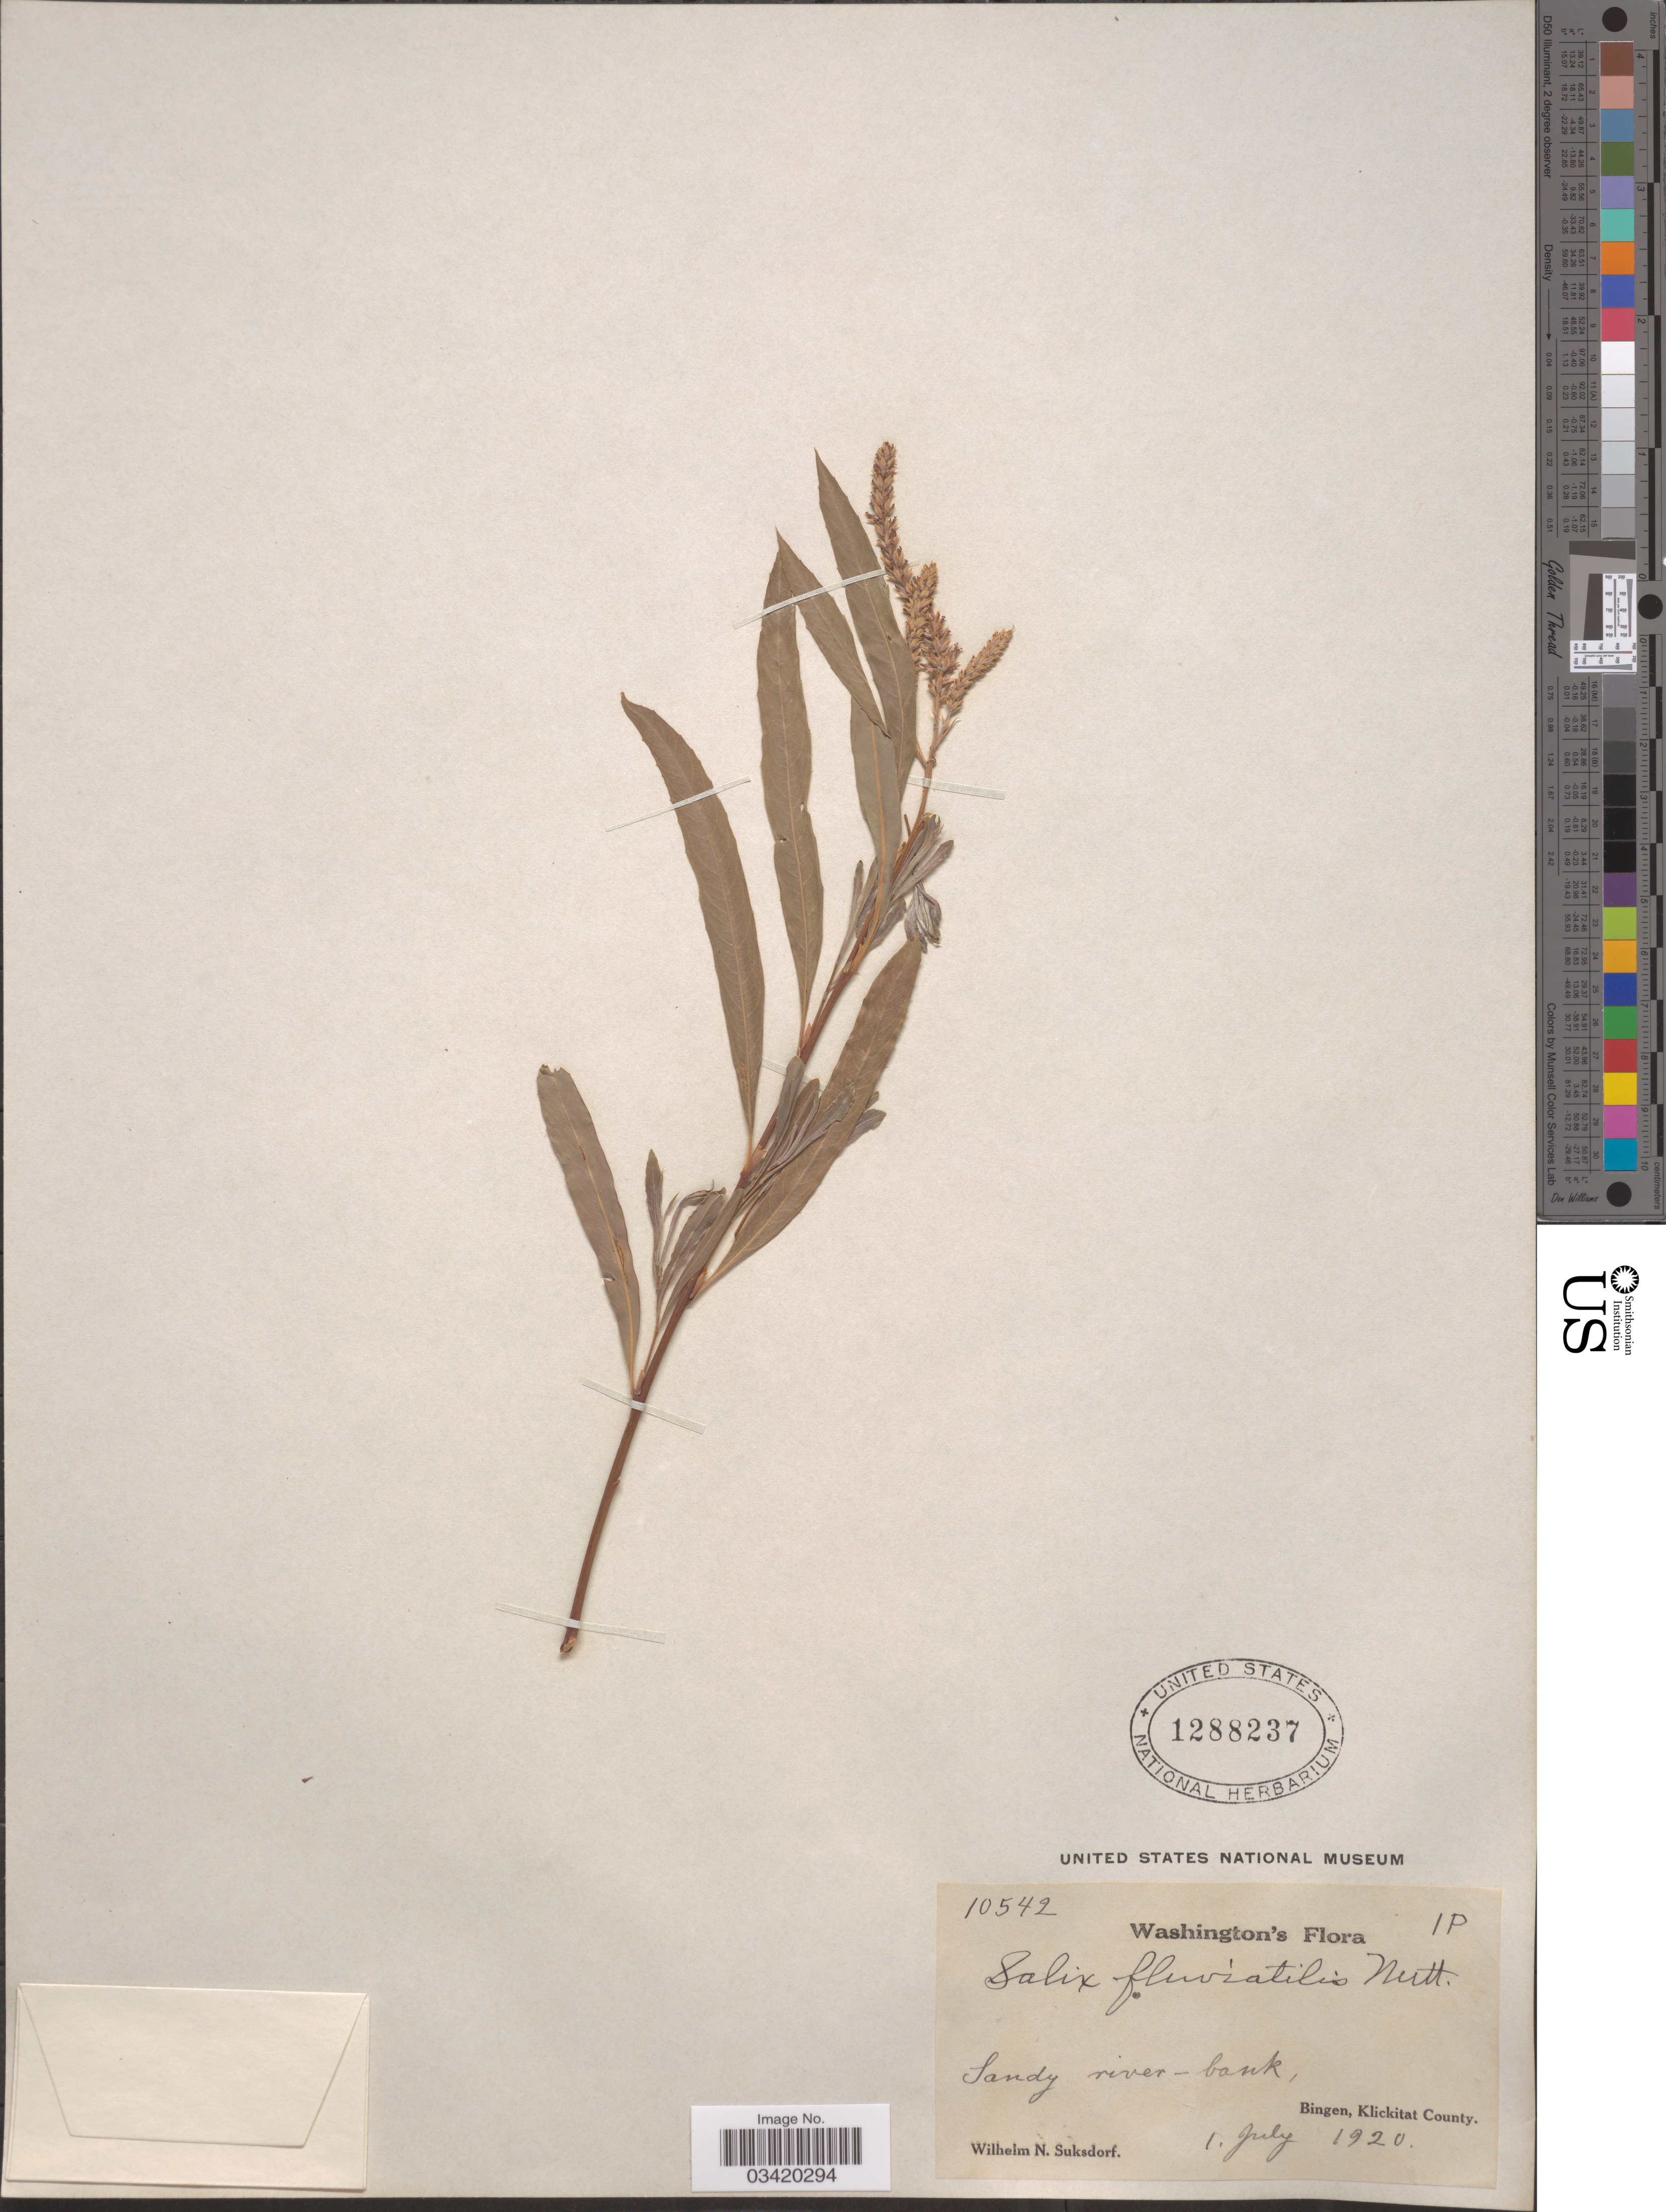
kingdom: Plantae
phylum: Tracheophyta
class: Magnoliopsida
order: Malpighiales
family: Salicaceae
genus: Salix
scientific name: Salix fluviatilis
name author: Nutt.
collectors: W. N. Suksdorf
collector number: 10542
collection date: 1920-07-01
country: United States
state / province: Washington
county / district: Klickitat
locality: Sandy river-bank, Bingen, Klickitat County.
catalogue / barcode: US 1288237